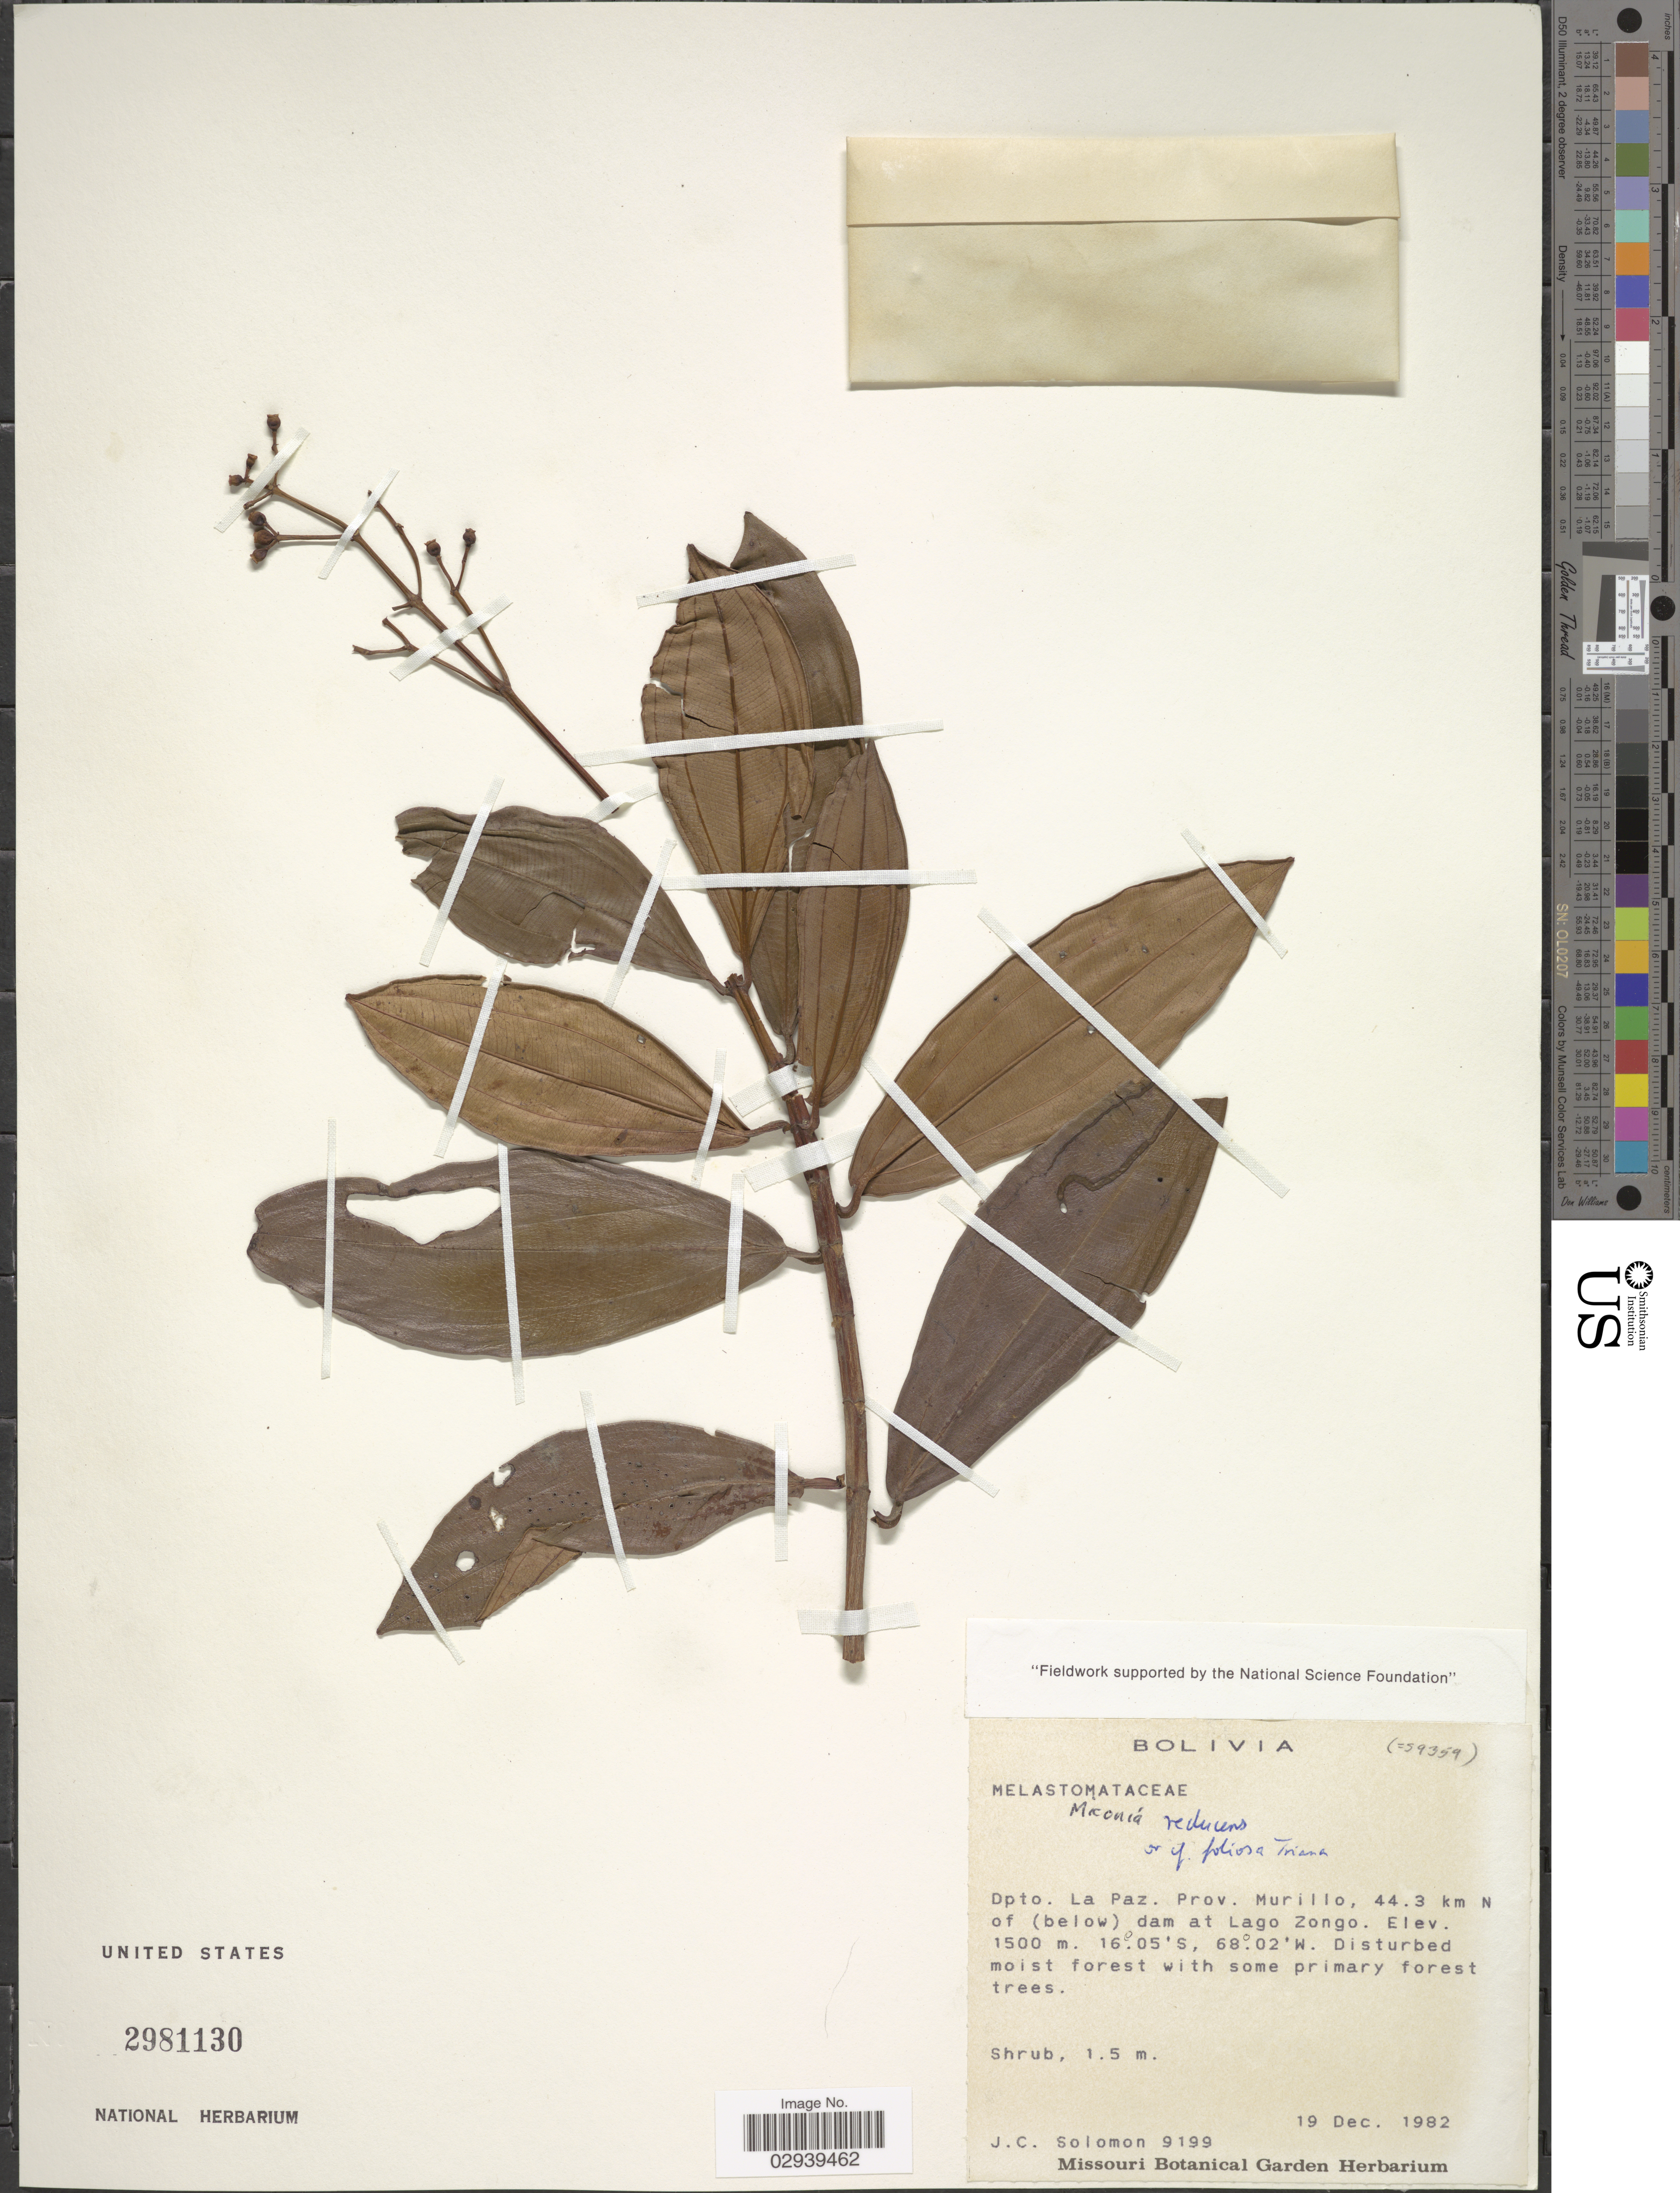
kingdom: Plantae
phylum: Tracheophyta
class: Magnoliopsida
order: Myrtales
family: Melastomataceae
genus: Miconia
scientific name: Miconia foliosa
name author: Triana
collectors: J. C. Solomon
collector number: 9199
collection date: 1982-12-19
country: Bolivia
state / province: La Paz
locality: Dpto. La Paz. Prov. Murillo, 44.3 km N of (below) dam at Lago Zongo.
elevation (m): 1500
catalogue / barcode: US 2981130